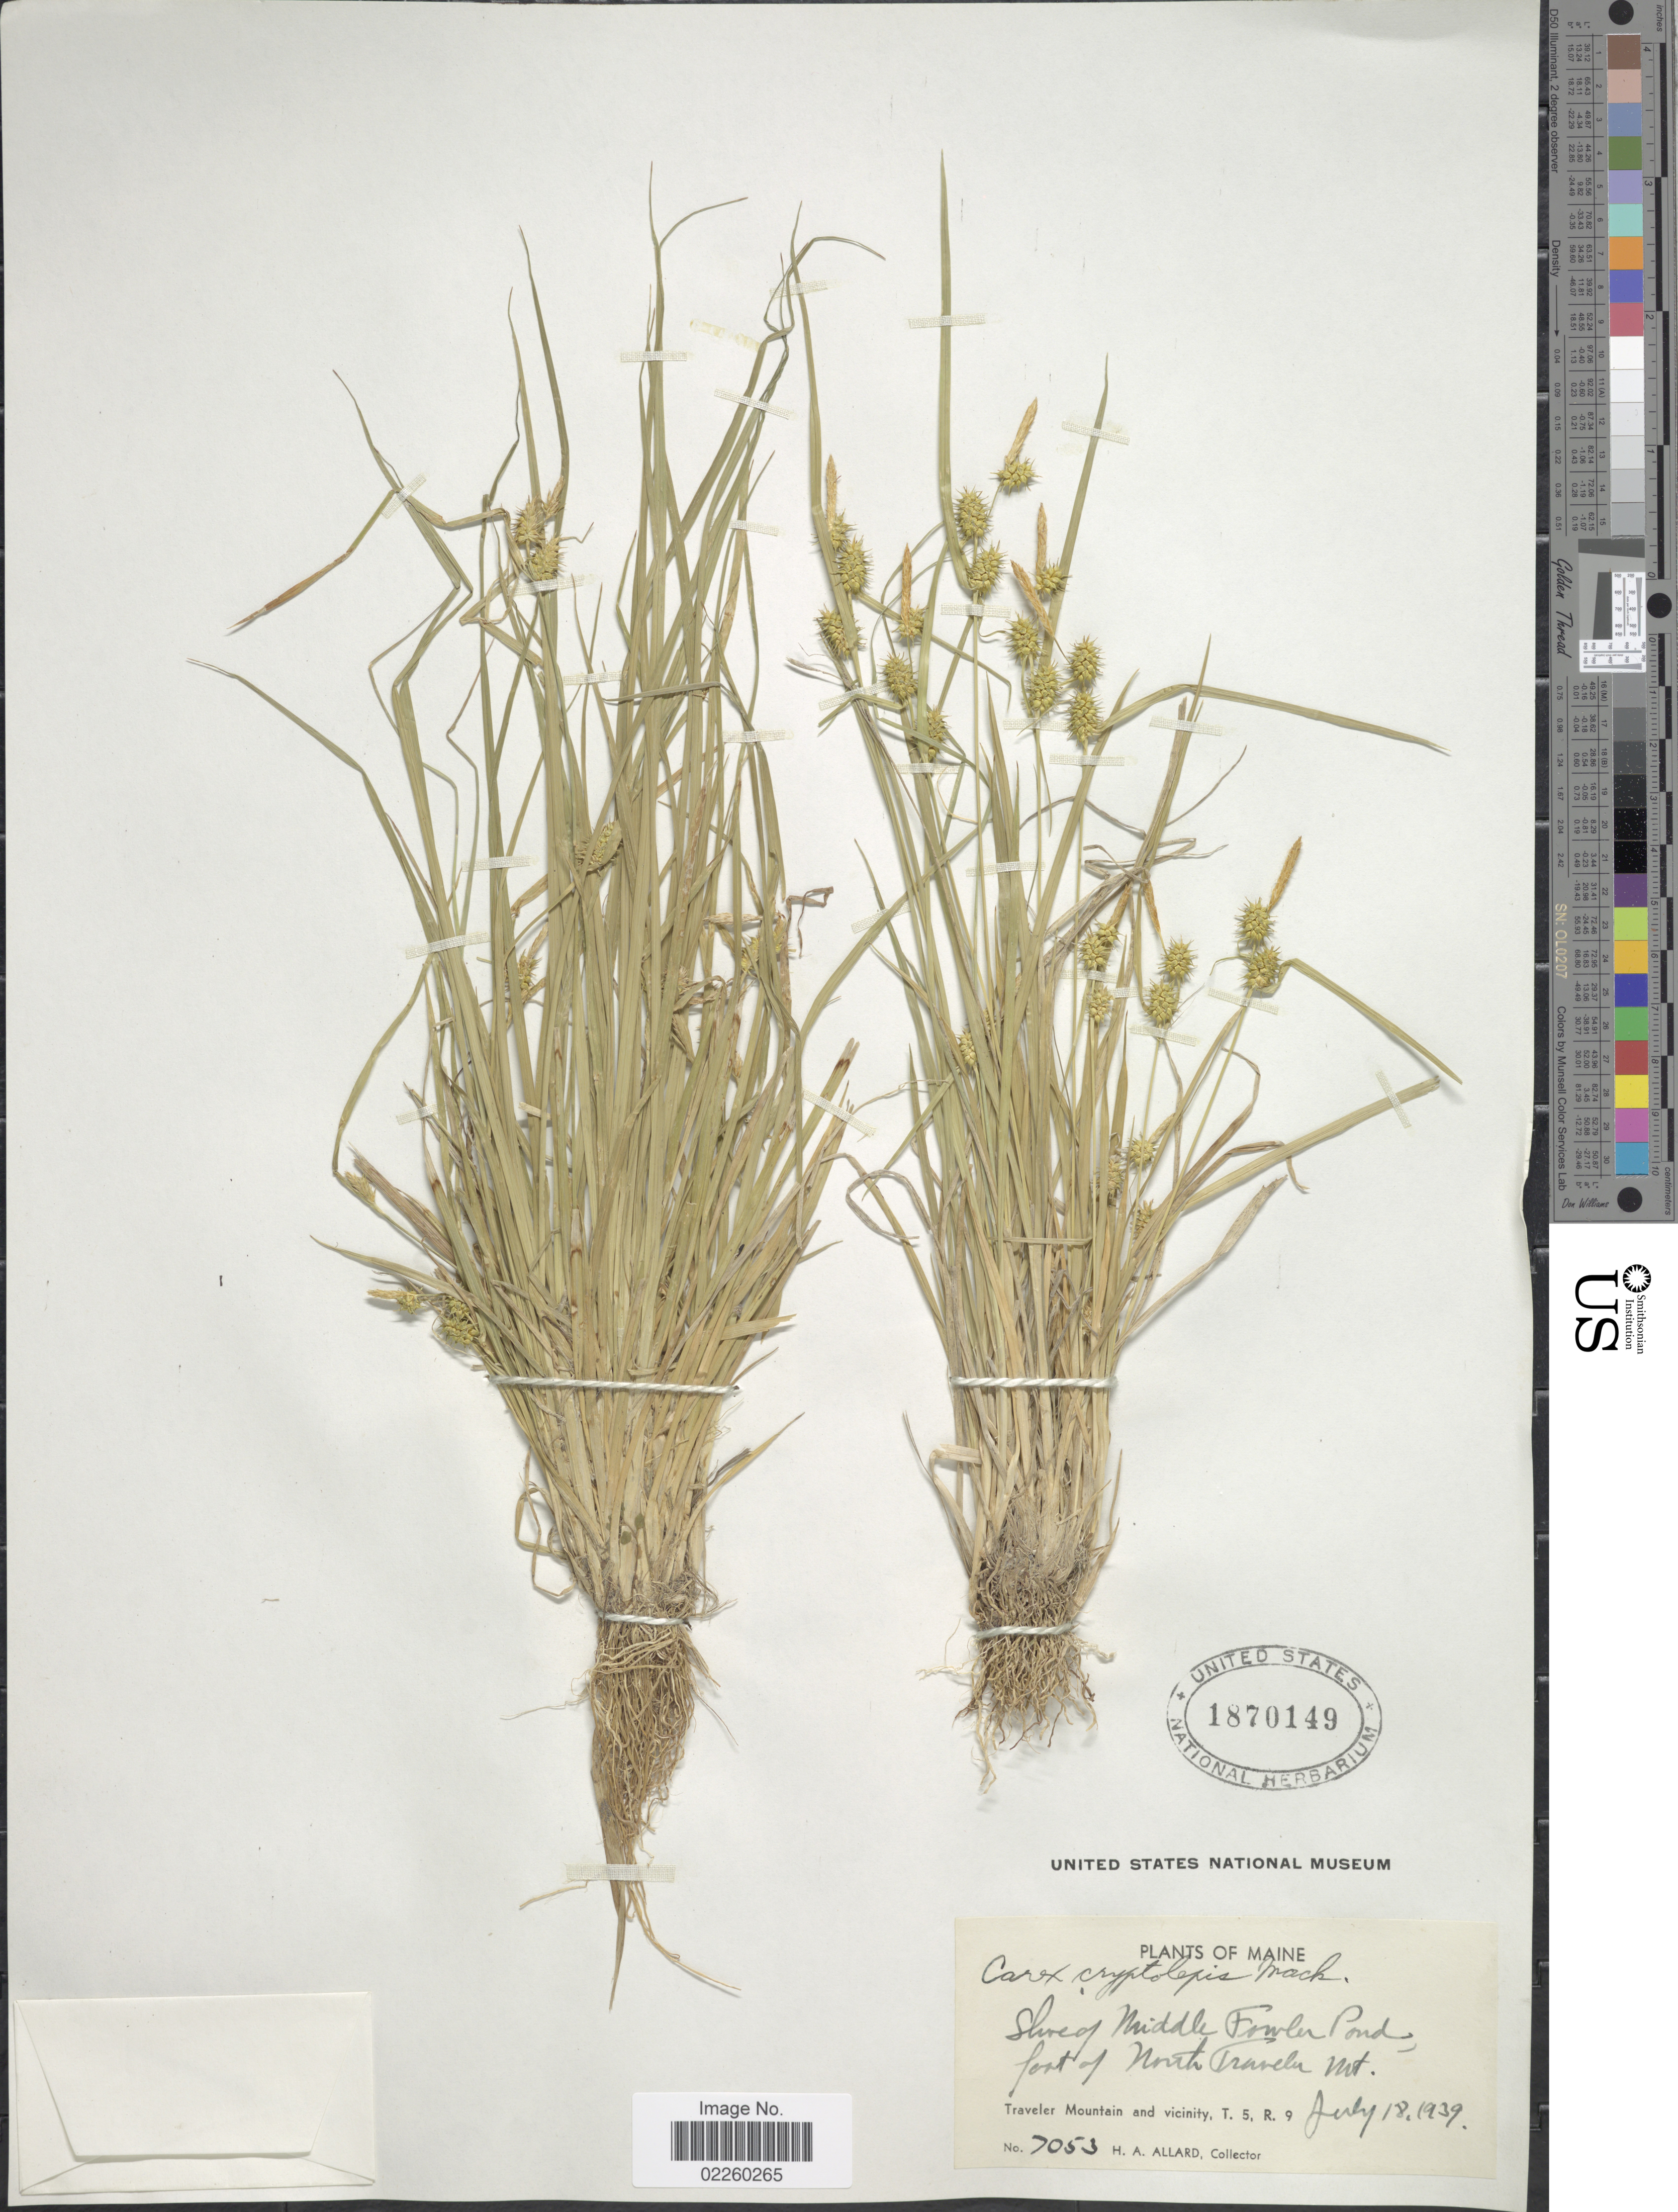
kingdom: Plantae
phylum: Tracheophyta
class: Liliopsida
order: Poales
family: Cyperaceae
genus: Carex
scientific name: Carex cryptolepis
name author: Mack.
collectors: H. A. Allard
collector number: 7053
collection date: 1939-07-18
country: United States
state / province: Maine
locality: Shore of Middle Fowler Pond, foot of North Traveler Mt. Traveler Mountain and Vicinity, T.5, R.9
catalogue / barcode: US 1870149